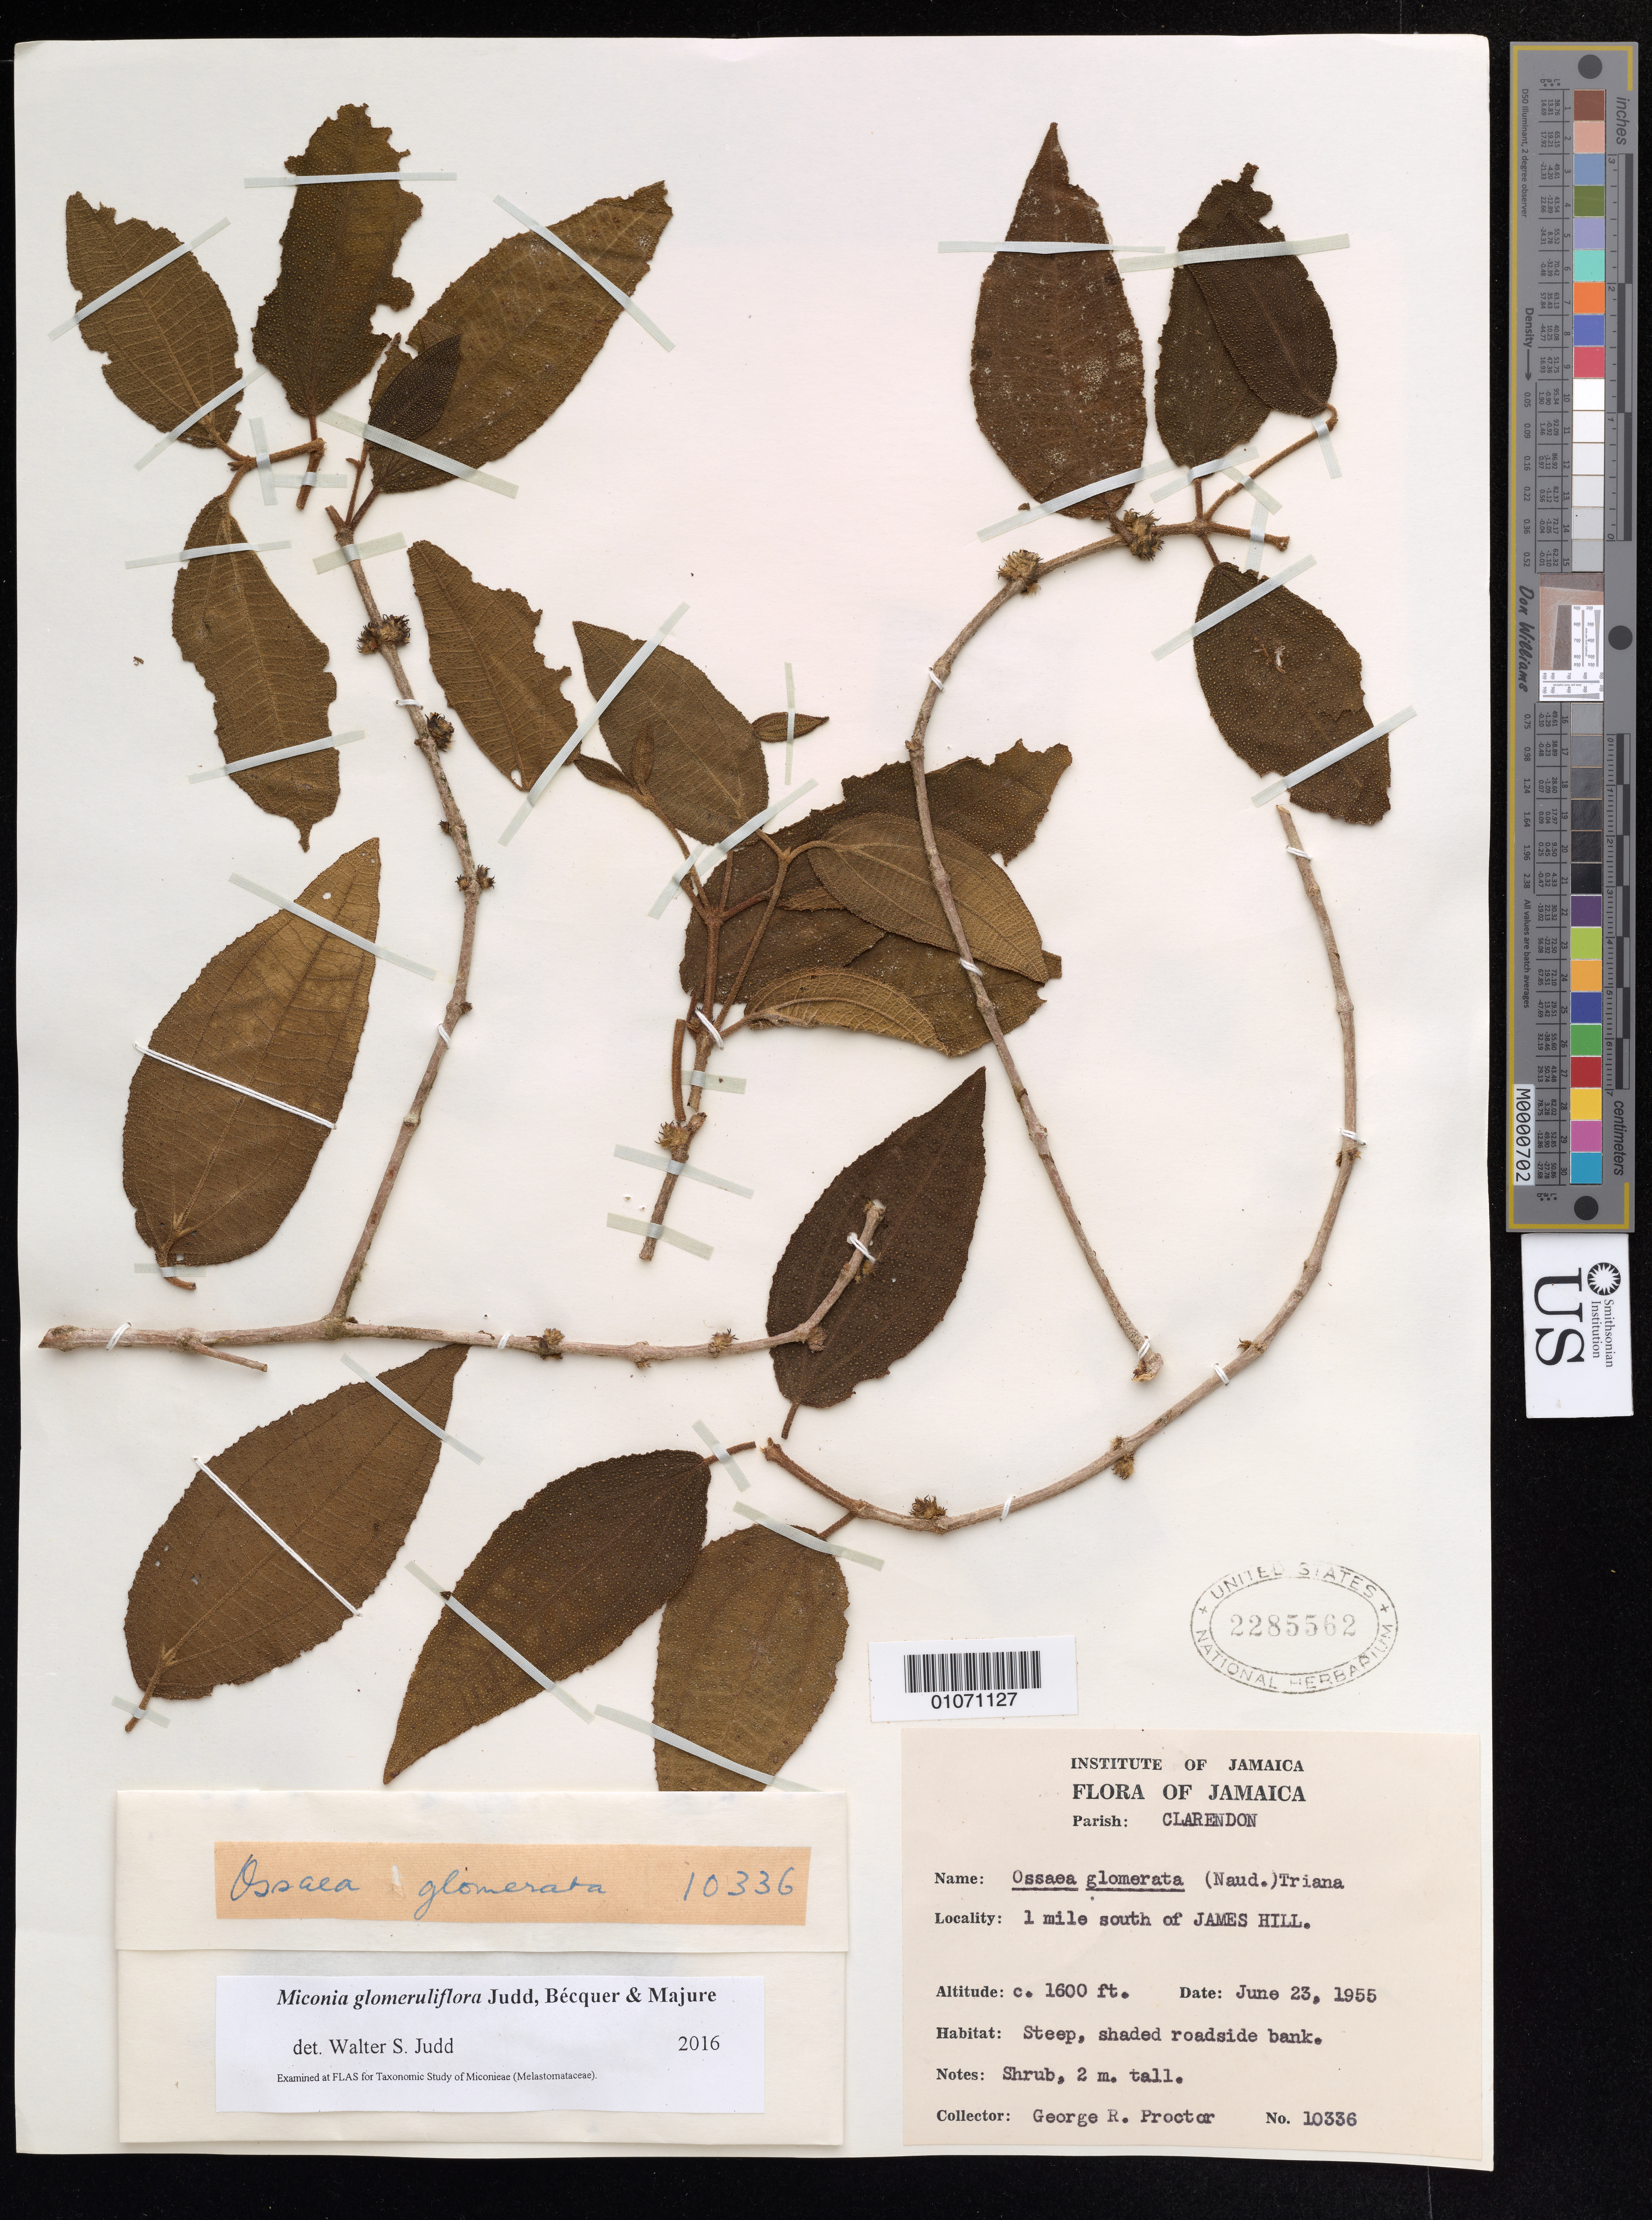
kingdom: Plantae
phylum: Tracheophyta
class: Magnoliopsida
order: Myrtales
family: Melastomataceae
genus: Miconia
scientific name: Miconia glomeruliflora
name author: Judd et al.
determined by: Judd, Walter S.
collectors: G. R. Proctor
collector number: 10336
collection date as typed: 23 Jun 1955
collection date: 1955-06-23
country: Jamaica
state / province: Clarendon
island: Jamaica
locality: James Hill, 1 mile S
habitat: Steep, shaded roadside bank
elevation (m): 488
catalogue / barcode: US 2285562